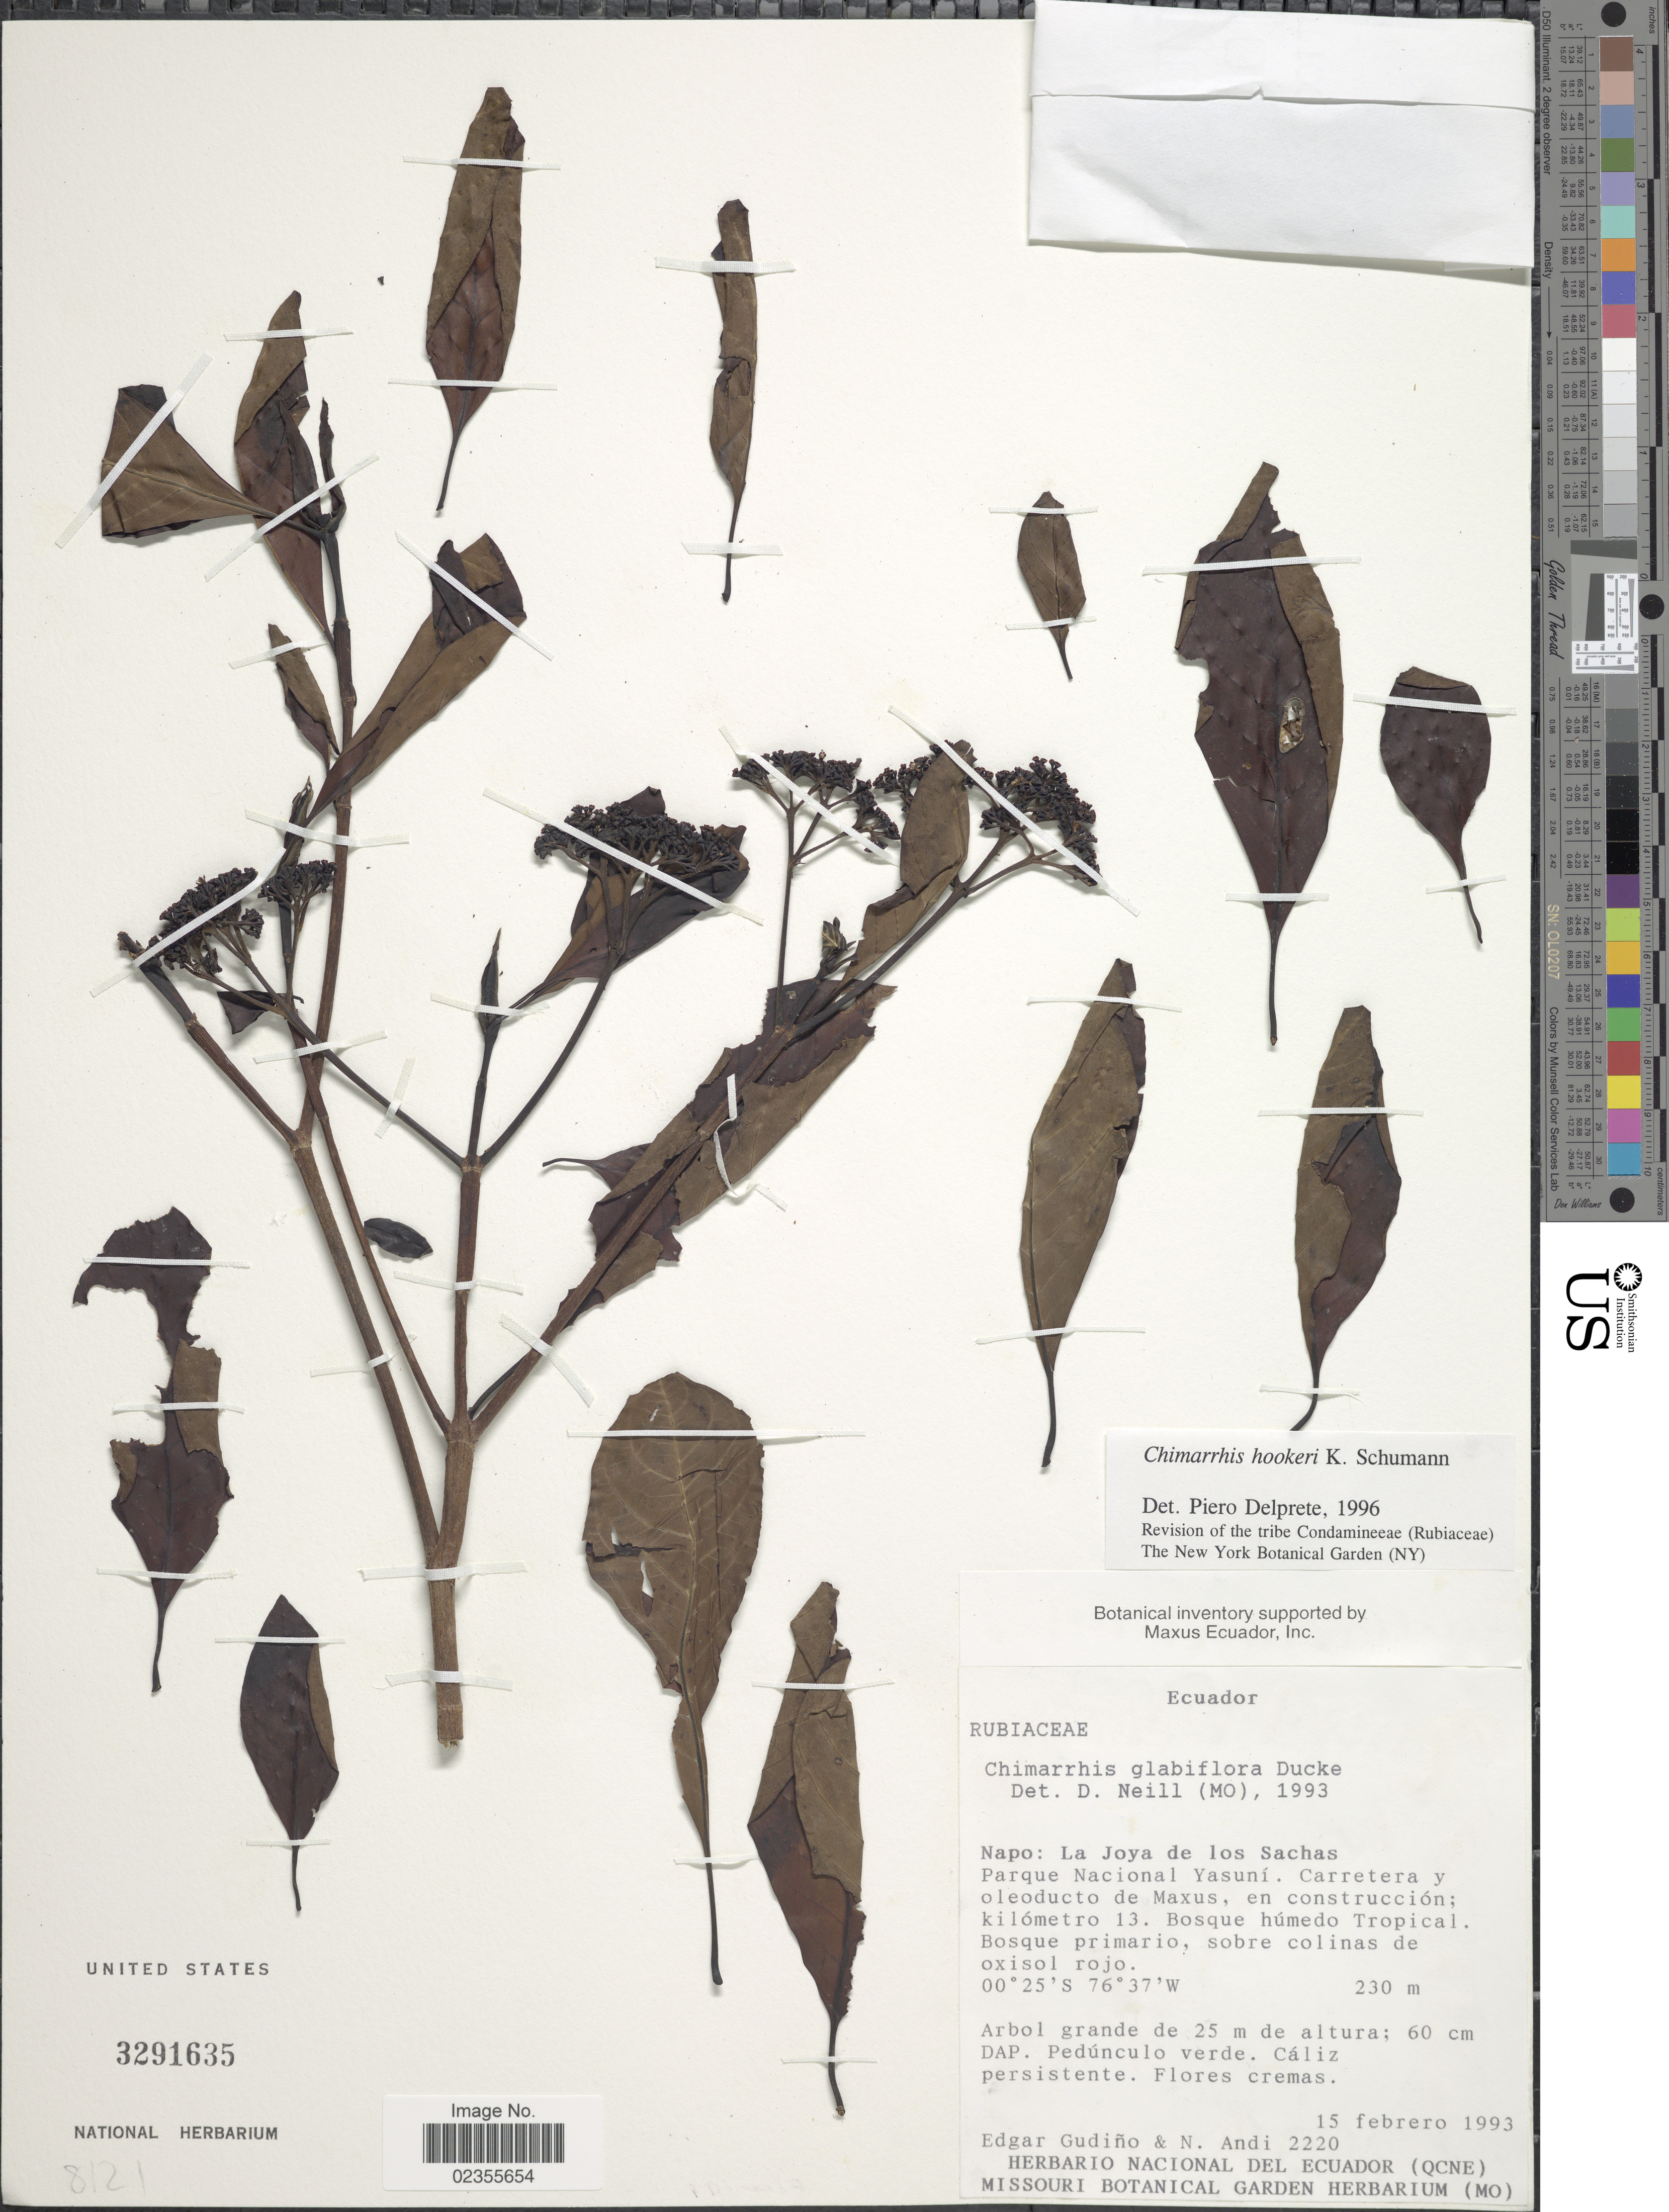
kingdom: Plantae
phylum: Tracheophyta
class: Magnoliopsida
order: Gentianales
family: Rubiaceae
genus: Chimarrhis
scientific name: Chimarrhis hookeri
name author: K. Schum.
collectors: E. Gudiño & N. Andi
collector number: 2220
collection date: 1993-02-15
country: Ecuador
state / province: Napo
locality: La Joya de los Sachas, Parque Nacional Yasuni, Carretera y oleoducto de Maxus, en construccion; kilometro 13.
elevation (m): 230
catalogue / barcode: US 3291635